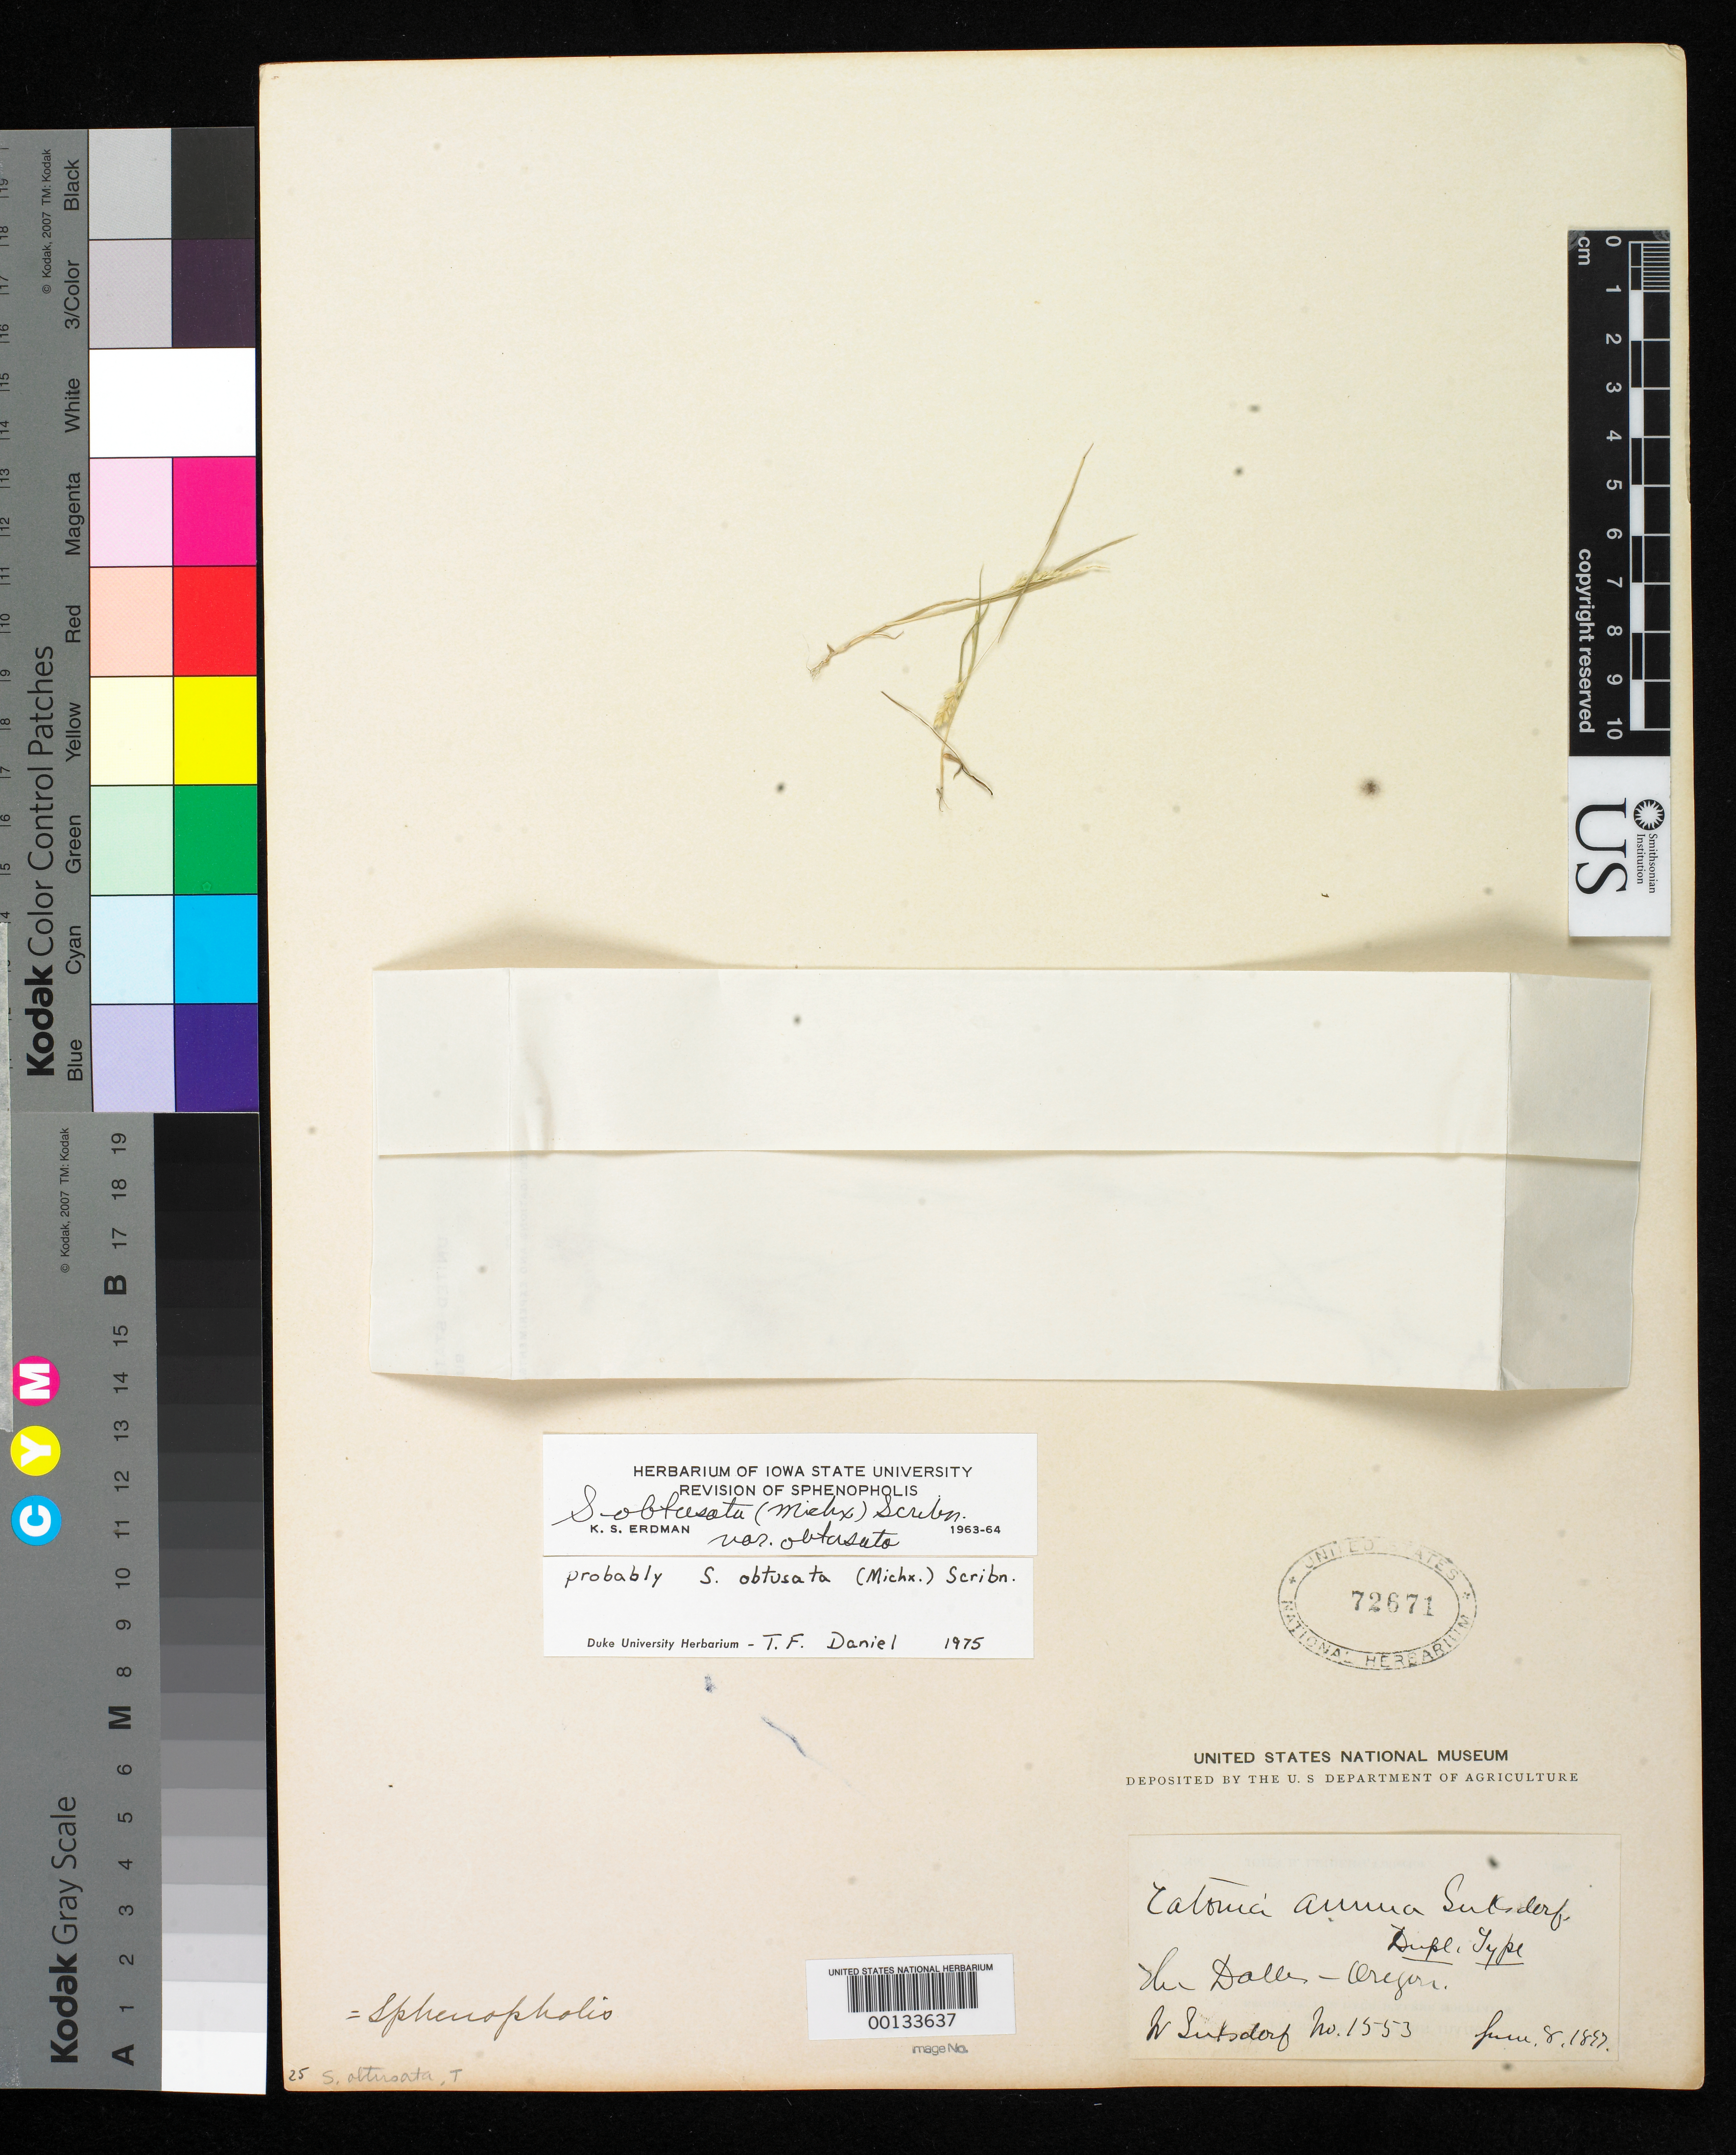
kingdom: Plantae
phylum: Tracheophyta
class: Liliopsida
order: Poales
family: Poaceae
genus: Eatonia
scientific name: Eatonia annua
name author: Suksd.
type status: Isotype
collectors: W. N. Suksdorf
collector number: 1553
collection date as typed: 08 Jun 1897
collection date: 1897-06-08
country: United States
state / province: Oregon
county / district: Wasco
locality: Dalles on Columbia River.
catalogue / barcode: US 72671